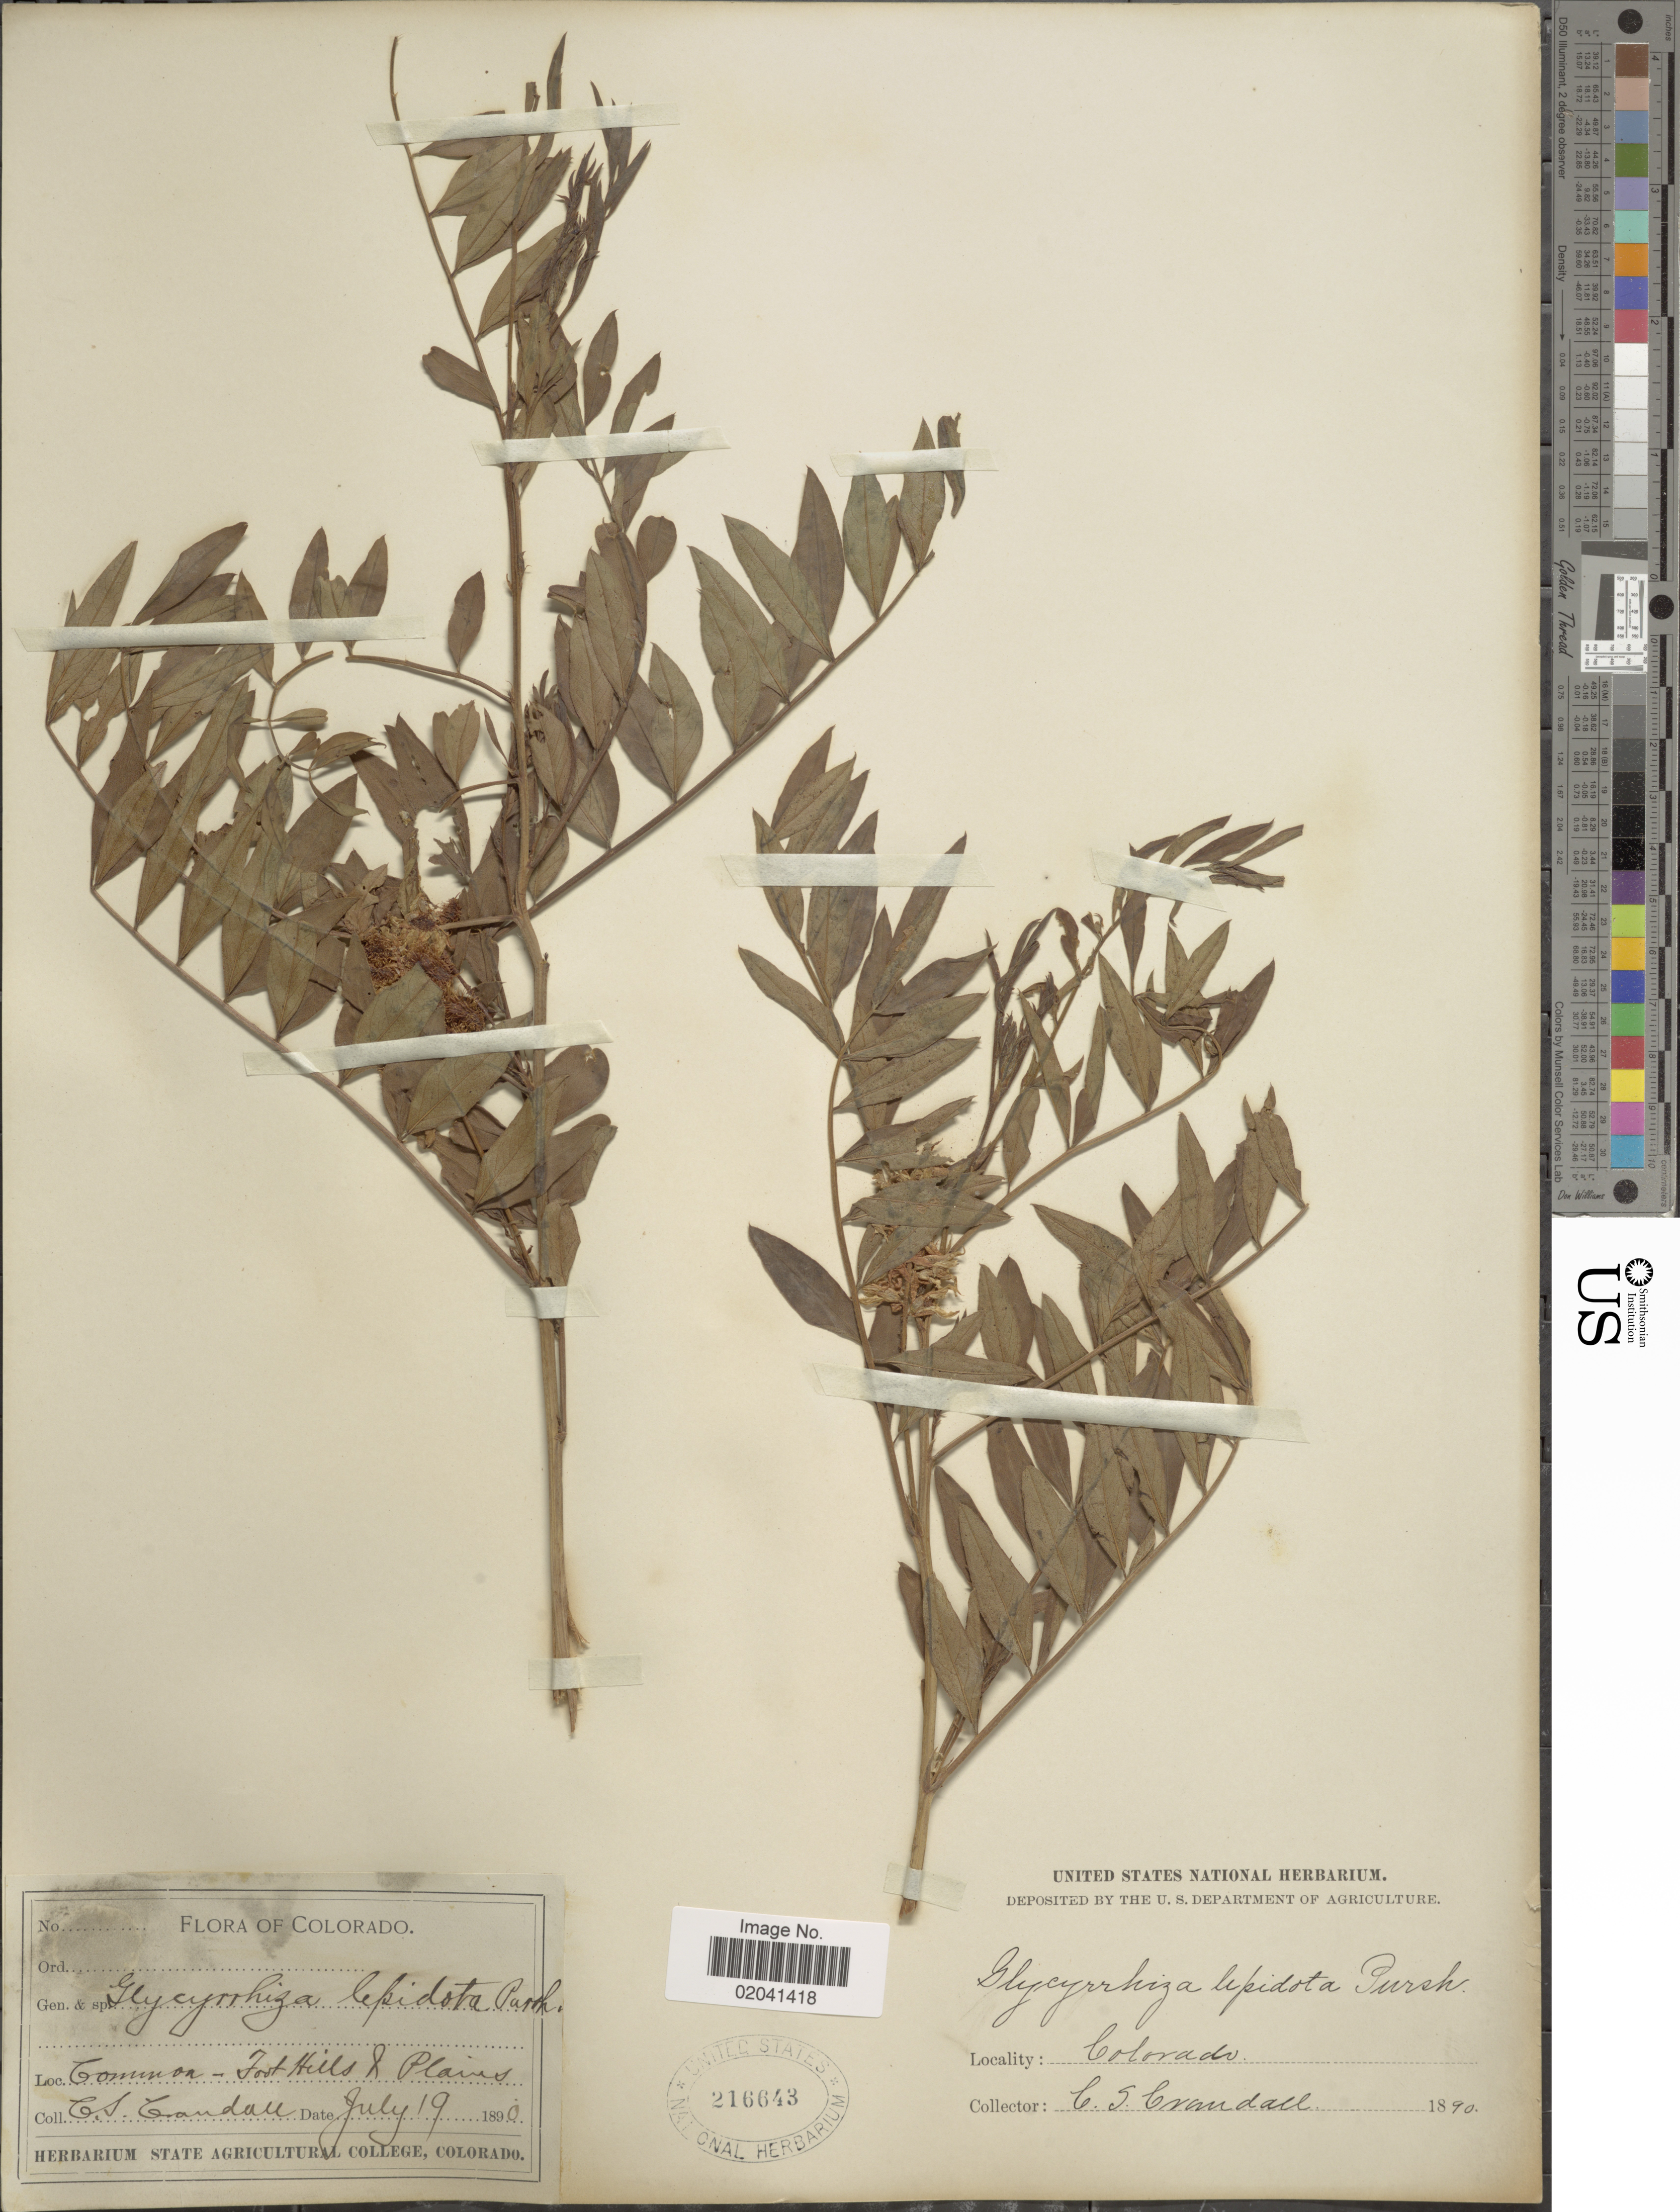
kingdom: Plantae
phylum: Tracheophyta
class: Magnoliopsida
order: Fabales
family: Fabaceae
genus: Glycyrrhiza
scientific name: Glycyrrhiza lepidota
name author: Pursh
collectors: C. Crandall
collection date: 1890-07-19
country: United States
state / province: Colorado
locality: Foot Hills & Plains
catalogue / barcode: US 216643